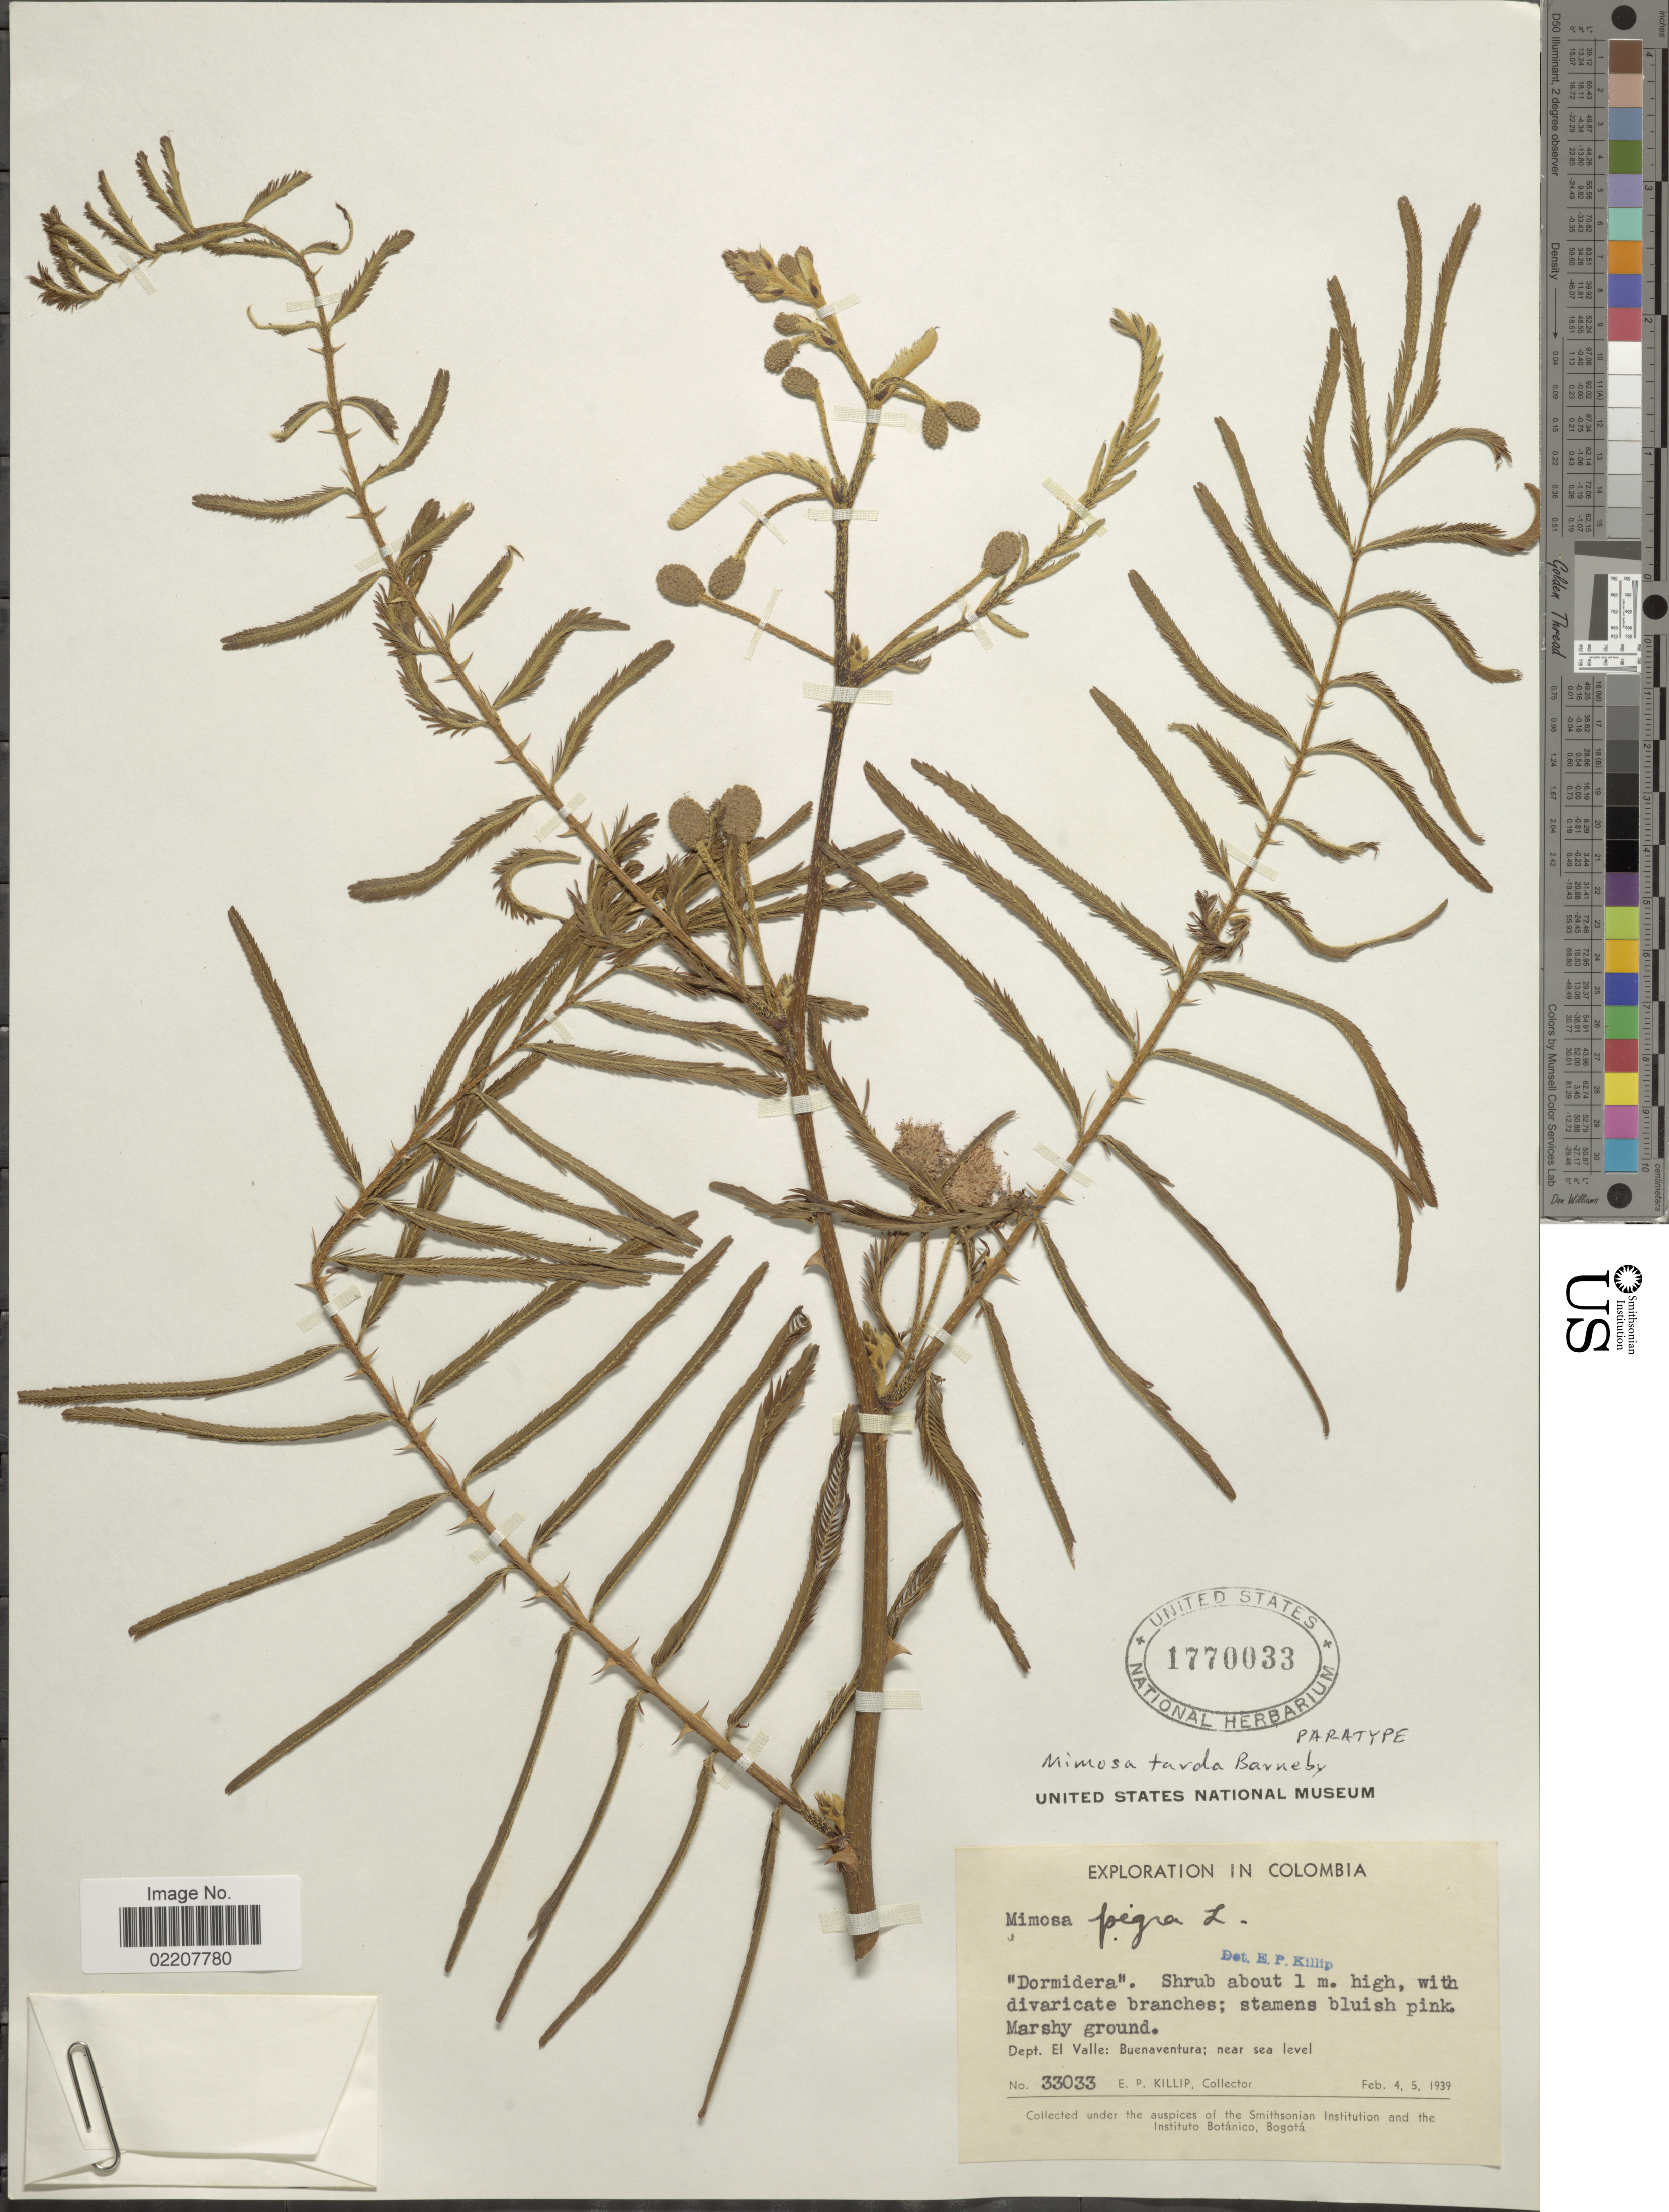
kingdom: Plantae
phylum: Tracheophyta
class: Magnoliopsida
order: Fabales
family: Fabaceae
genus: Mimosa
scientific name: Mimosa tarda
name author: Barneby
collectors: E. P. Killip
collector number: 33033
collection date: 1939-02-04/1939-02-05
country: Colombia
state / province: Valle del Cauca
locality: Dept. El Valle: Buenaventura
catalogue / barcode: US 1770033